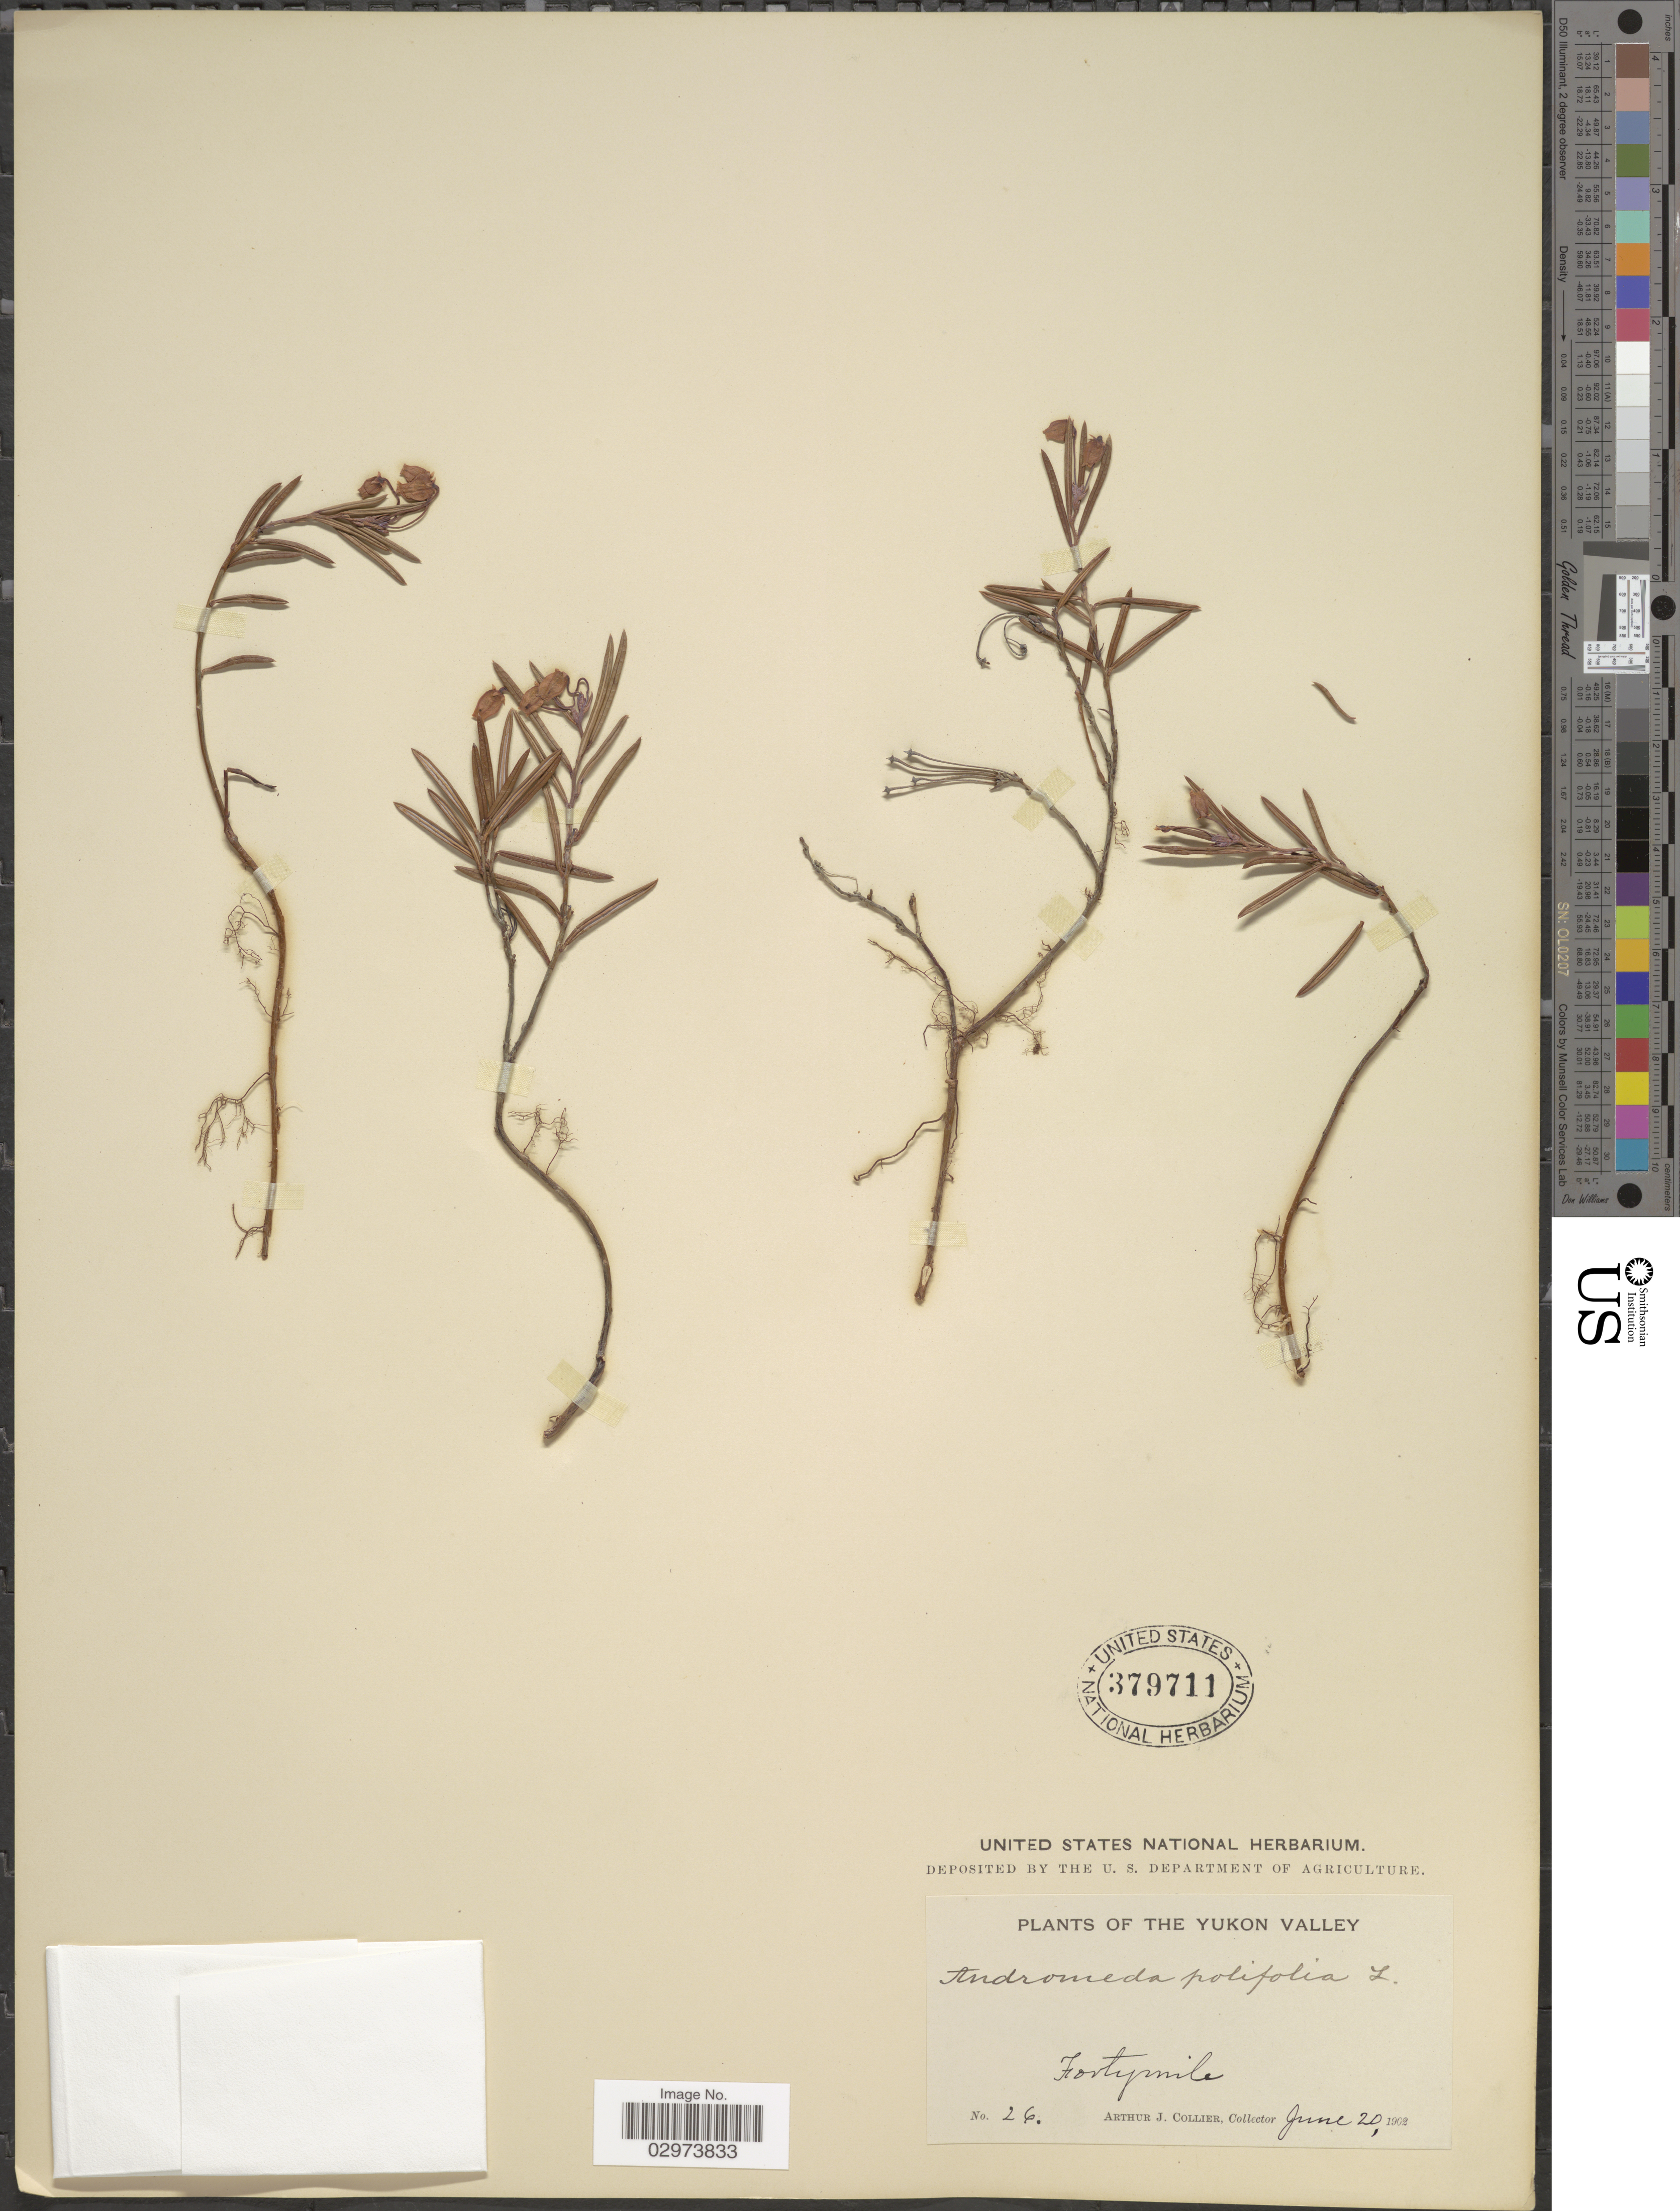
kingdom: Plantae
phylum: Tracheophyta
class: Magnoliopsida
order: Ericales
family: Ericaceae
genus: Andromeda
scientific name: Andromeda polifolia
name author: L.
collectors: A. Collier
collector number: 26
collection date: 1902-06-20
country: Canada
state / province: Yukon Territory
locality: Yukon Valley. Fortymile.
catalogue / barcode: US 379711